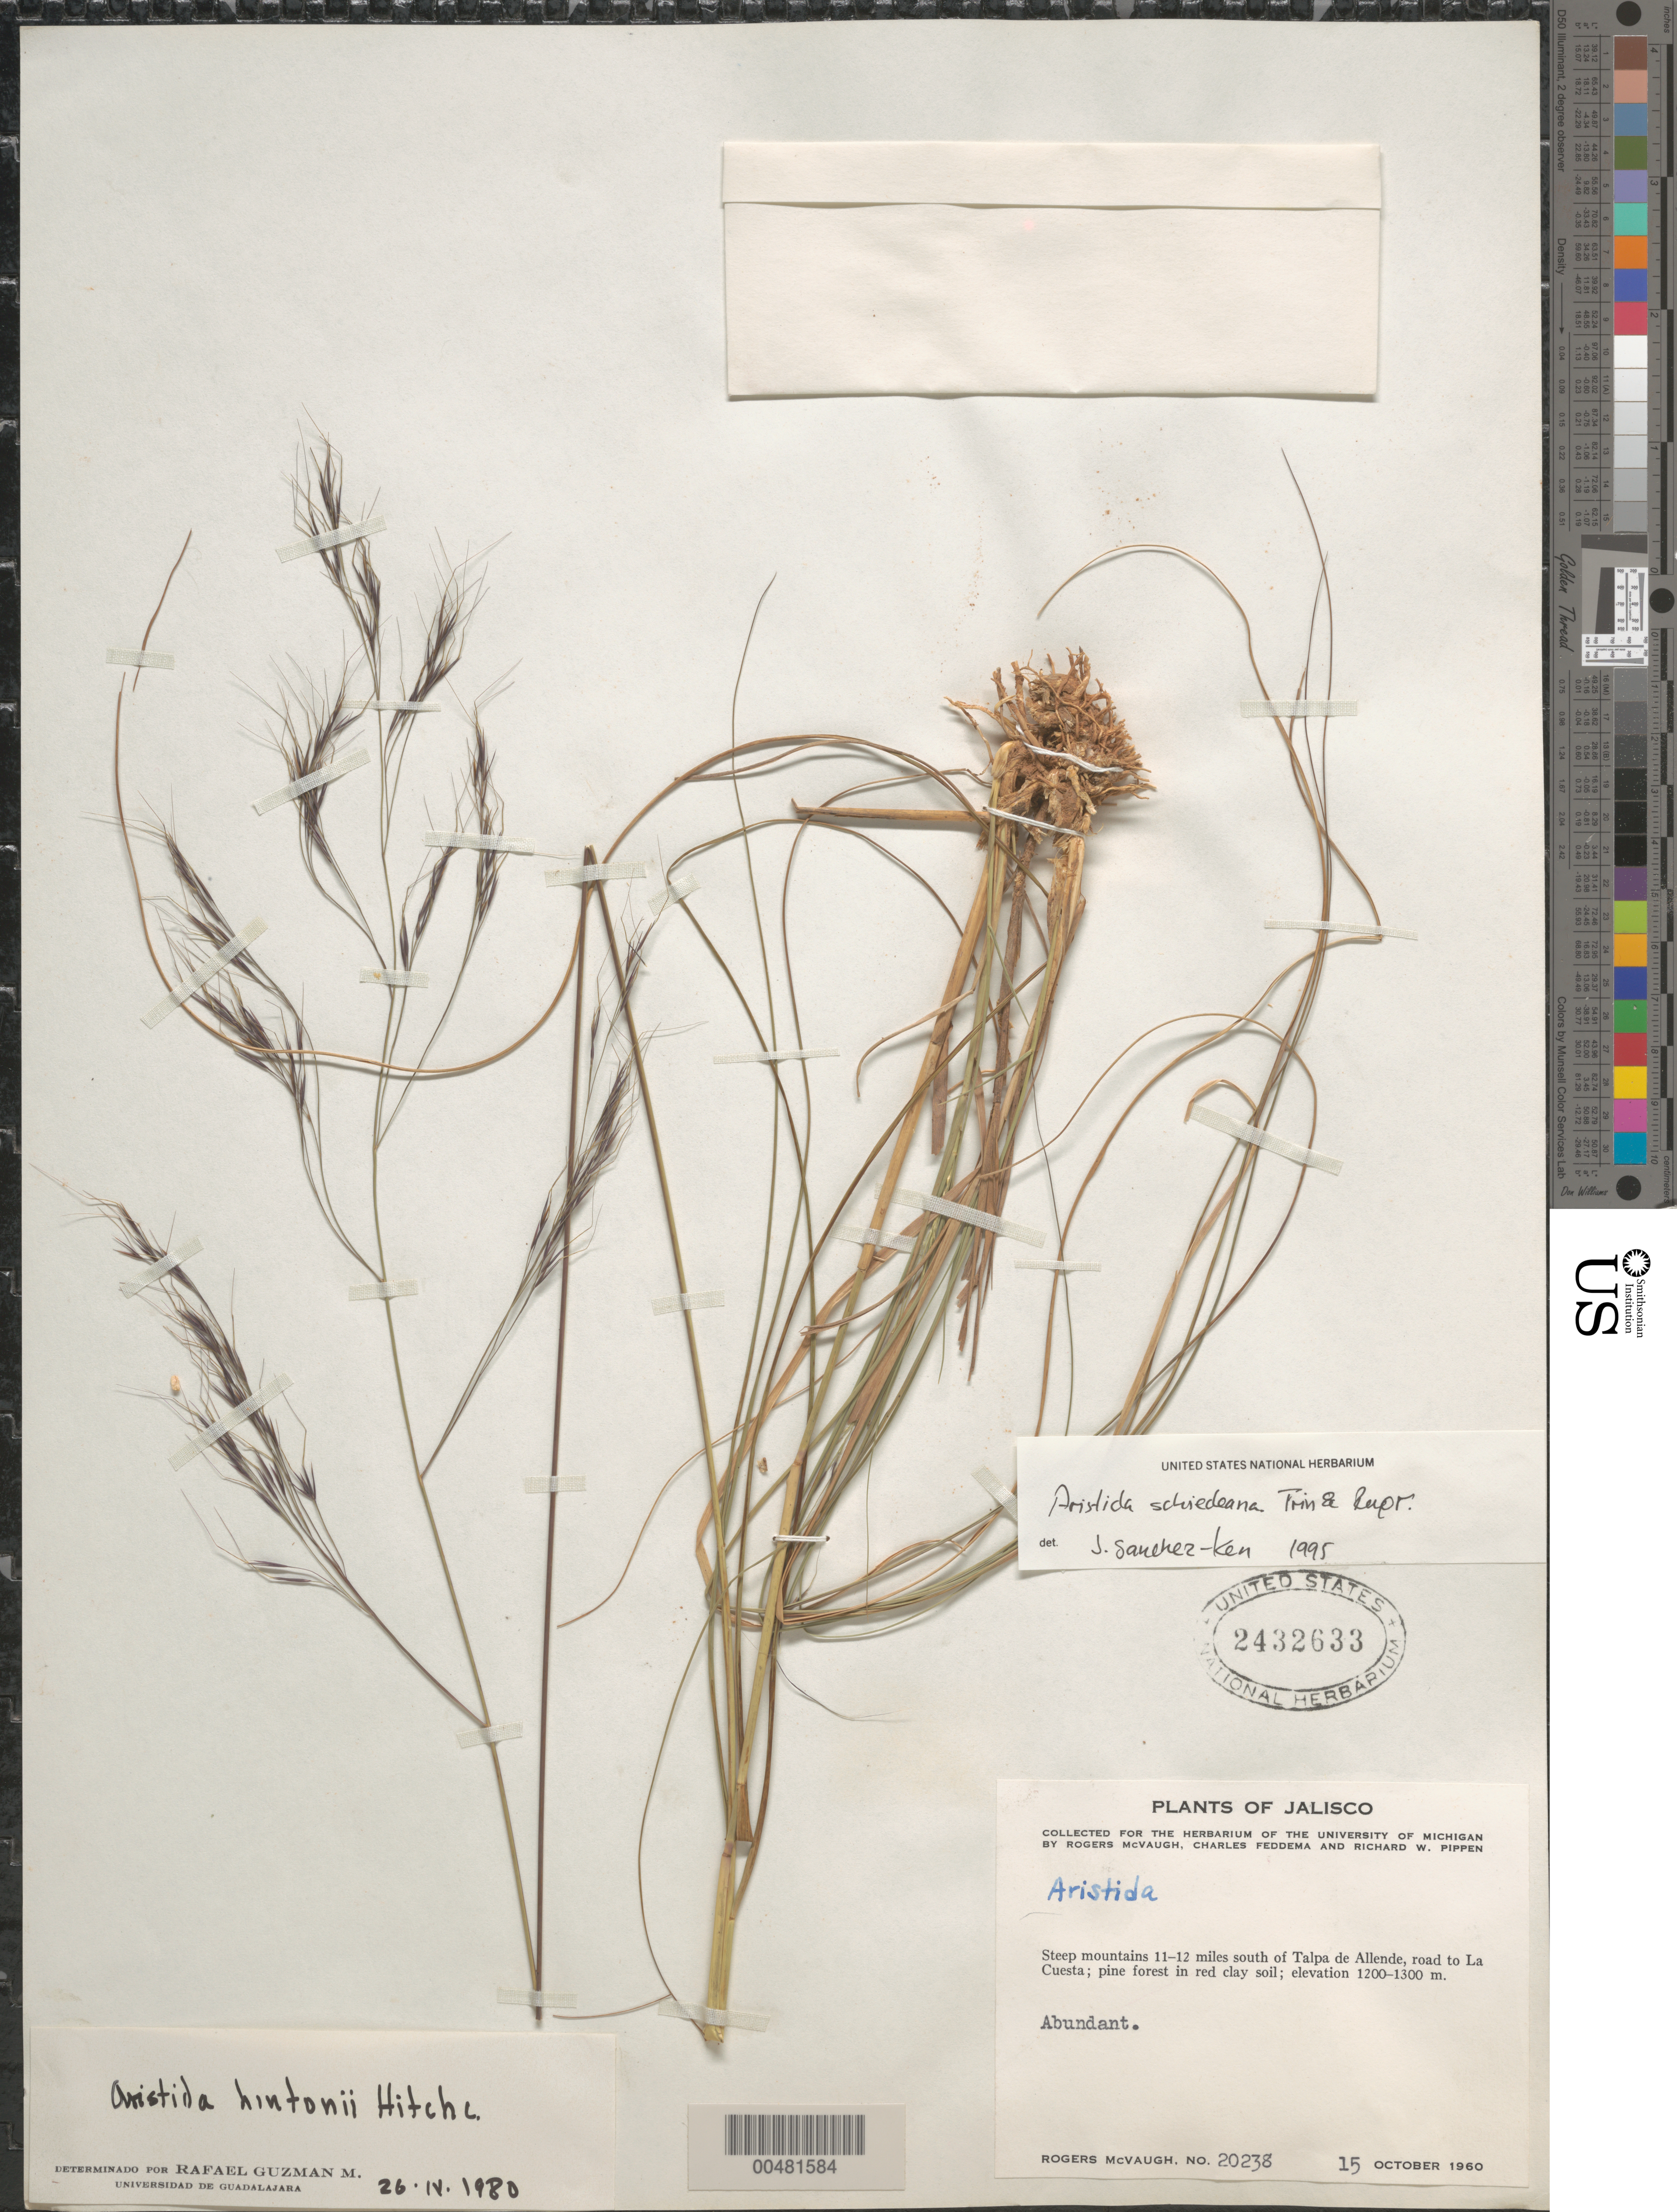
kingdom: Plantae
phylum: Tracheophyta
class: Liliopsida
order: Poales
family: Poaceae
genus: Aristida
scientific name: Aristida schiedeana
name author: Trin. & Rupr.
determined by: Sánchez-Ken, J. G.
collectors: R. McVaugh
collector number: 20238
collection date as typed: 15 Oct 1960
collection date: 1960-10-15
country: Mexico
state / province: Jalisco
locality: Steep mts 11-12 mi S of Talpa de Allende, rd to La Cuesta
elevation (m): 1200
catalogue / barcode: US 2432633